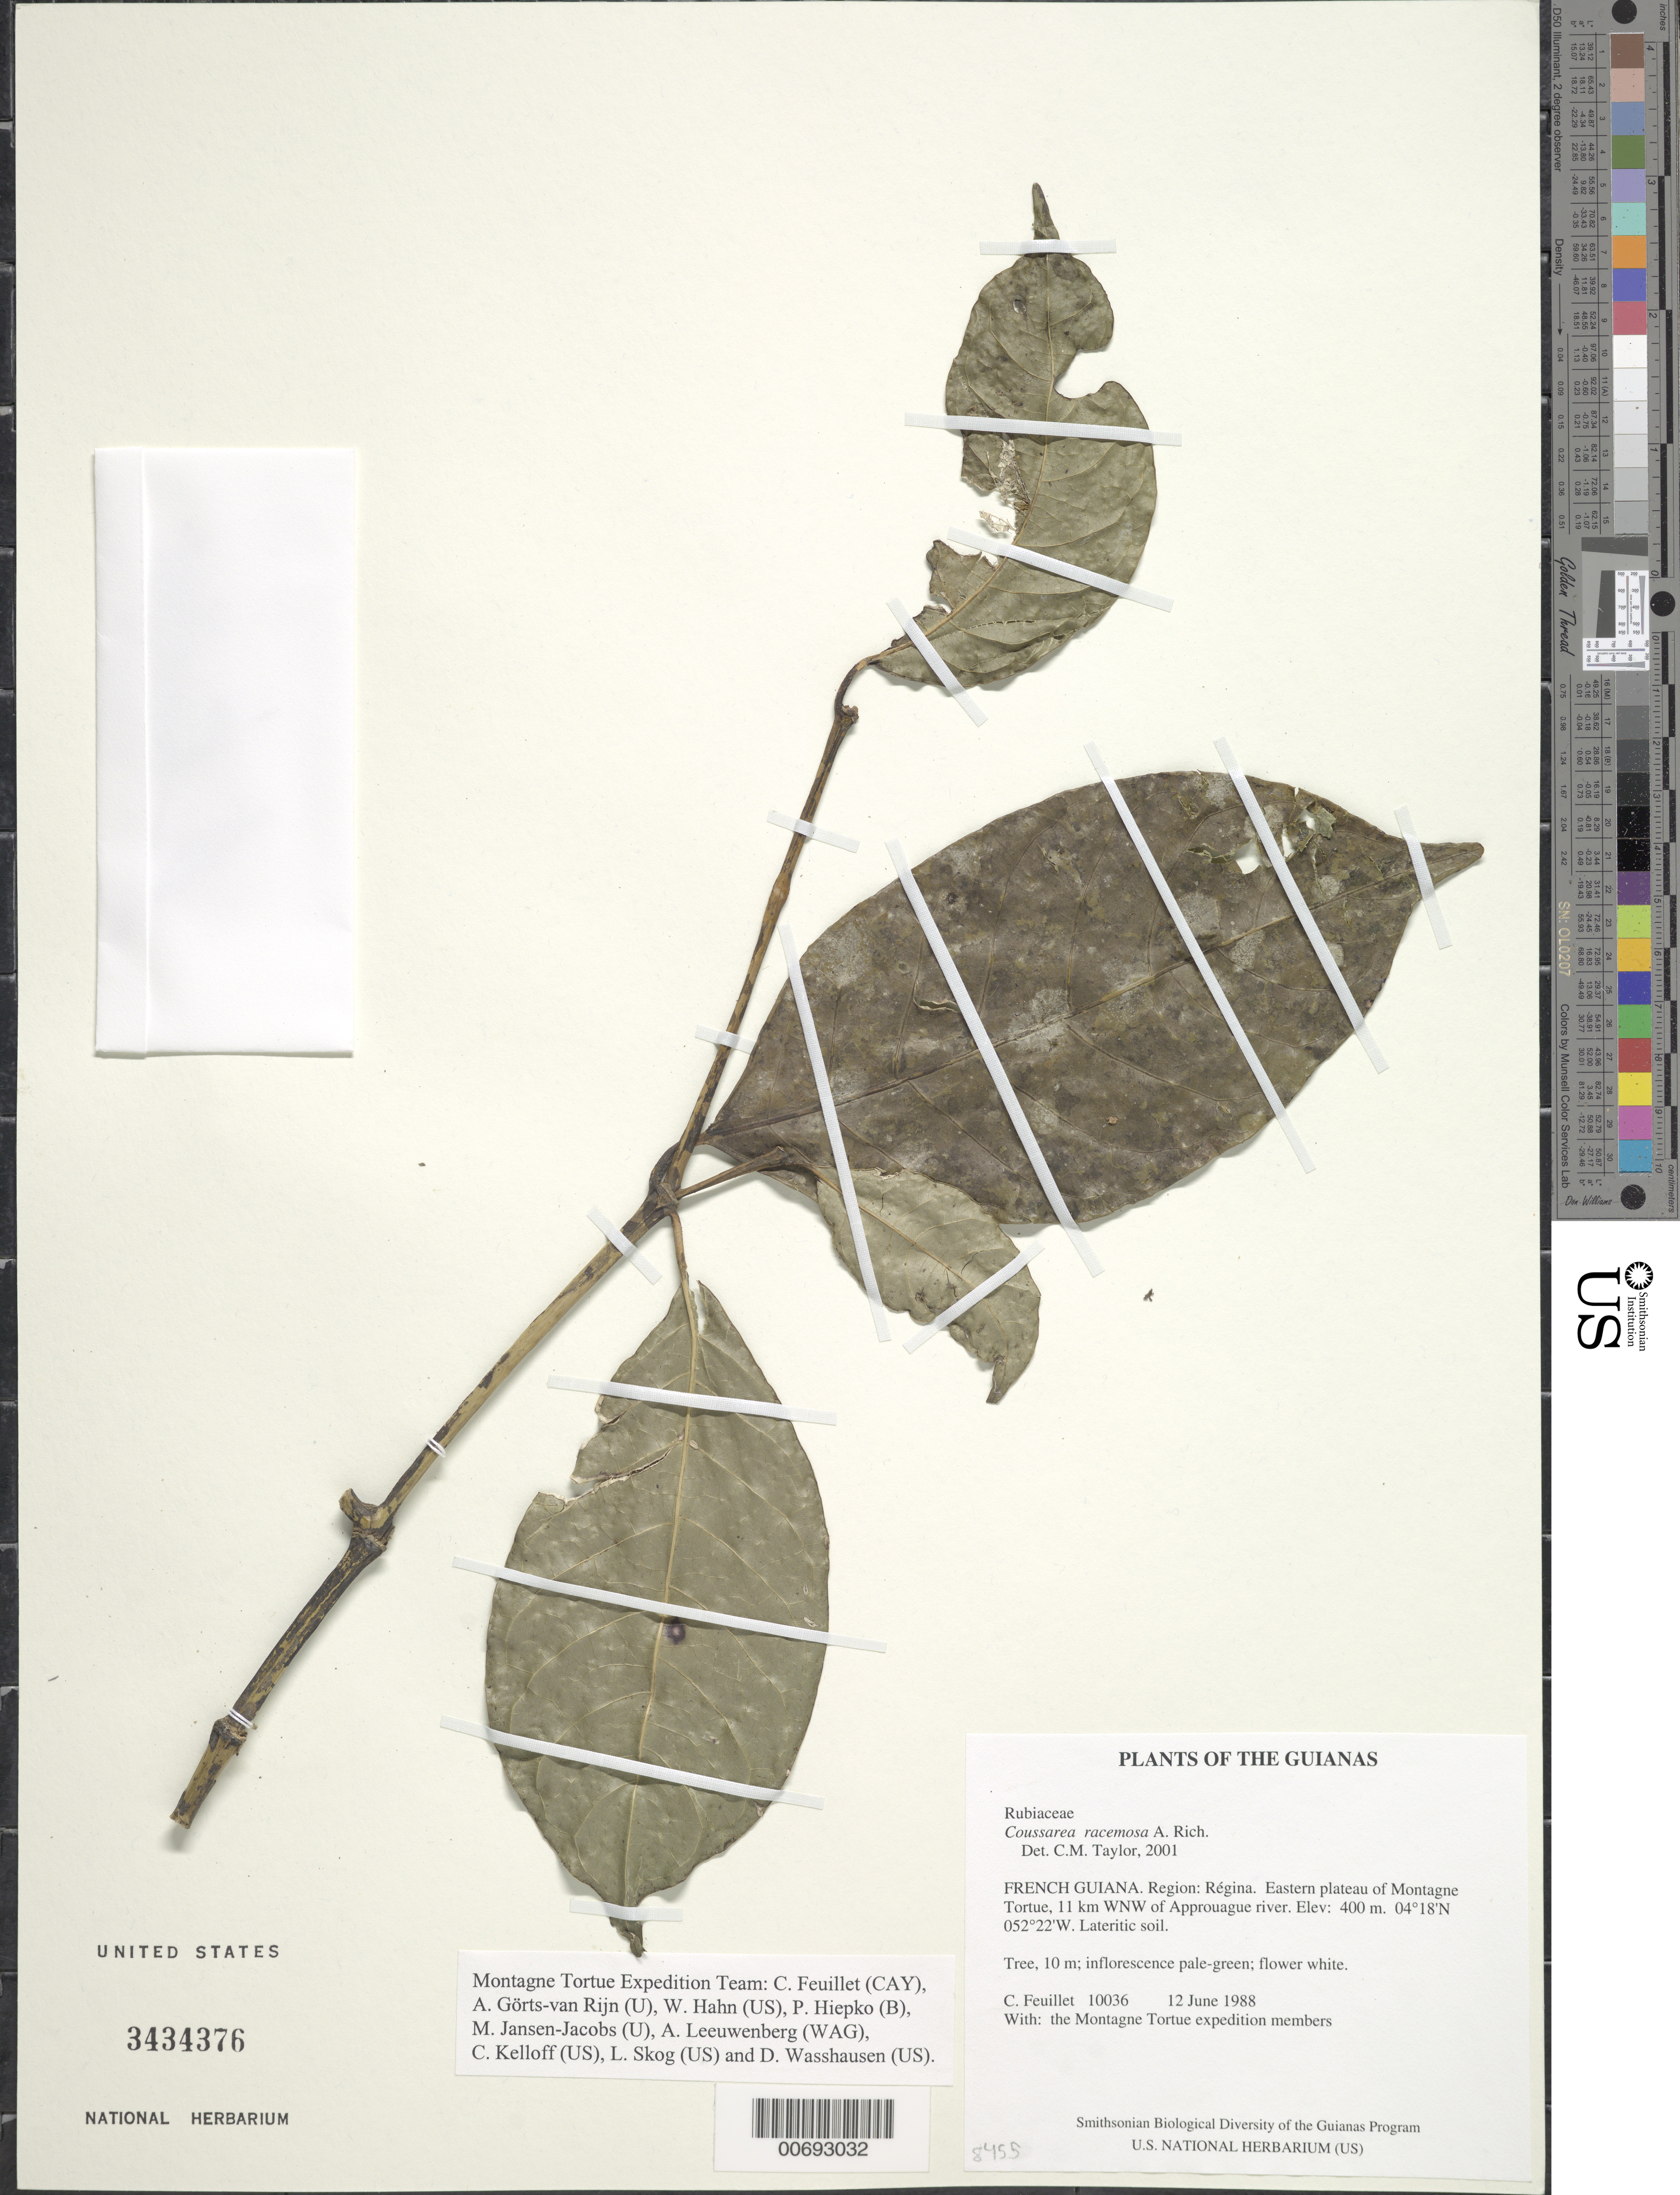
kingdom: Plantae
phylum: Tracheophyta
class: Magnoliopsida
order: Gentianales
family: Rubiaceae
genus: Coussarea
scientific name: Coussarea racemosa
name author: A. Rich.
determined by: Taylor, Charlotte M.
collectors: C. Feuillet & Montagne Torte Exped. members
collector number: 10036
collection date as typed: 12 June 1988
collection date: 1988-06-12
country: French Guiana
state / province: Cayenne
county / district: Regina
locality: Eastern plateau of Montagne Tortue, 11 km WNW of Approuague river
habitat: Lateritic soil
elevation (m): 400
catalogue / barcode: US 3434376